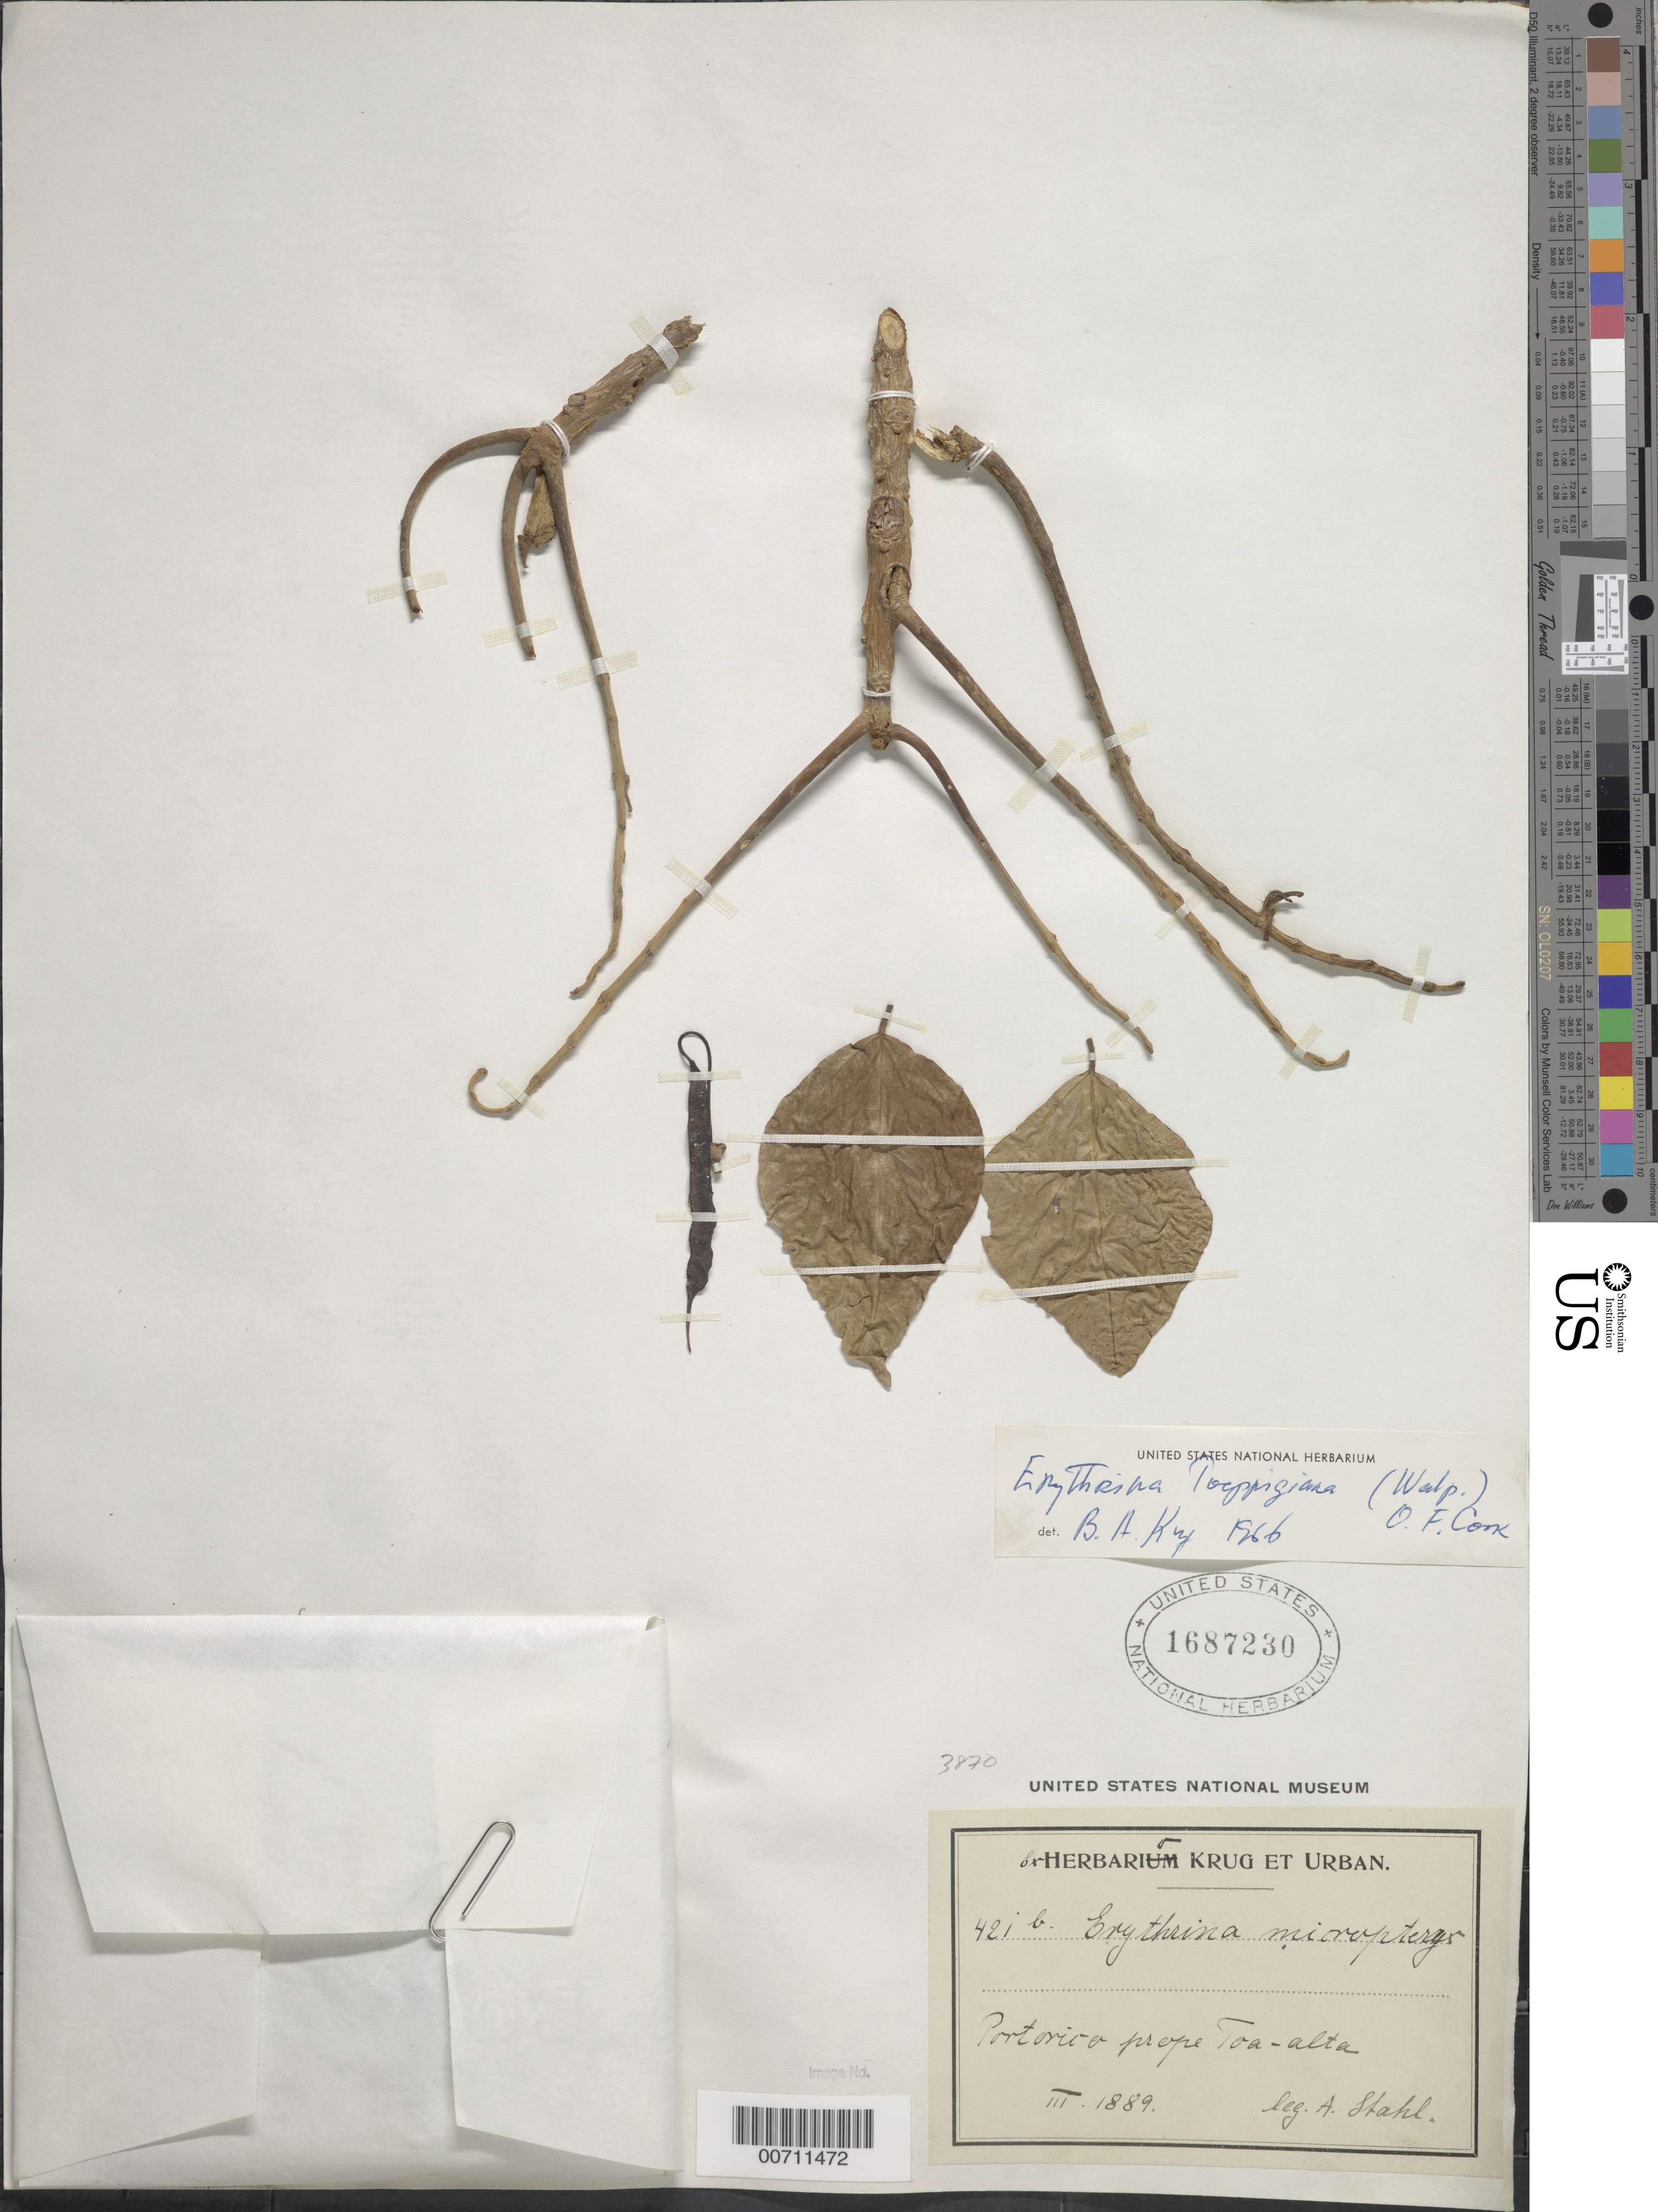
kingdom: Plantae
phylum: Tracheophyta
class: Magnoliopsida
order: Fabales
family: Fabaceae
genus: Erythrina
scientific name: Erythrina poeppigiana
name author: (Walp.) O.F. Cook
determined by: Krukoff, B. A.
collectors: A. Stahl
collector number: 421b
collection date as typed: Mar 1889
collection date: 1889-03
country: Puerto Rico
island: Greater Antilles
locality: Toa-alta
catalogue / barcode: US 1687230